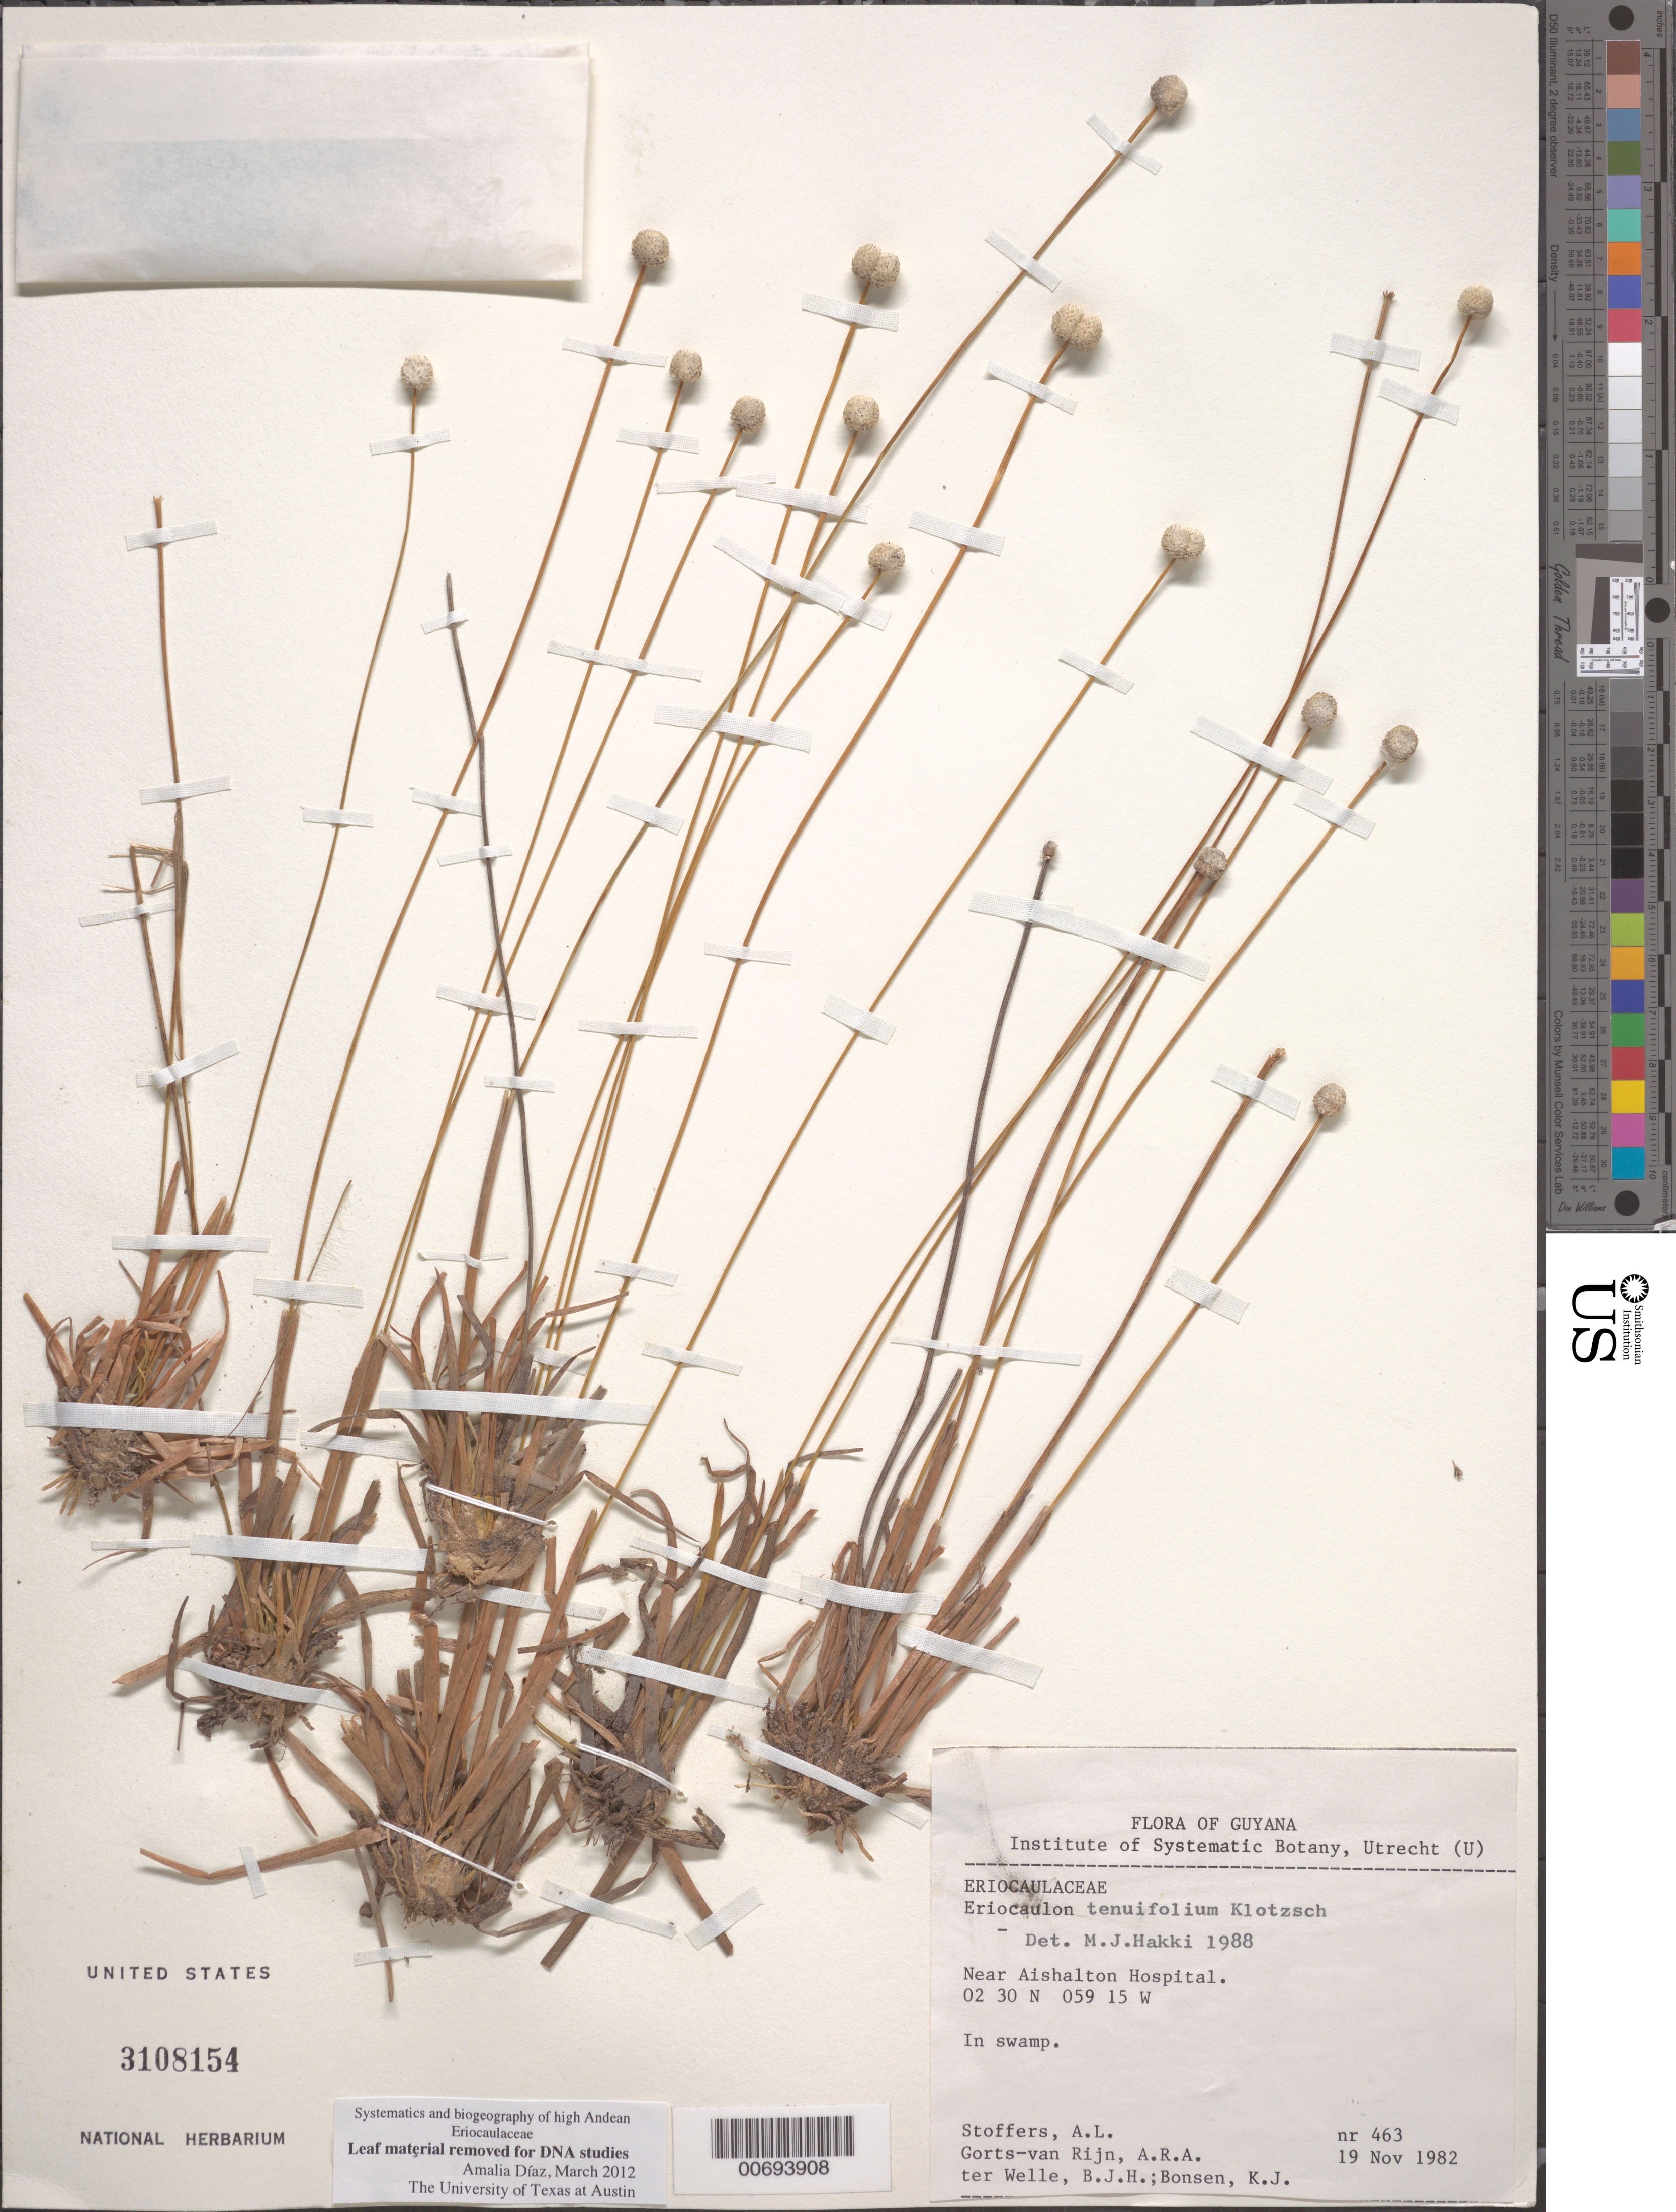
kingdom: Plantae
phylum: Tracheophyta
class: Liliopsida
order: Poales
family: Eriocaulaceae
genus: Eriocaulon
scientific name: Eriocaulon tenuifolium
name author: Klotzsch ex Körn.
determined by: Hakki, M. J.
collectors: A. Stoffers, A. .R. A. Görts-van Rijn, B. Welle & K. Bonsen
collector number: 463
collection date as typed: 19-Nov-82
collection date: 1982-11-19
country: Guyana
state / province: U. Takutu-U. Essequibo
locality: Aishalton Hospital, vic.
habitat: Swamp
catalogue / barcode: US 3108154